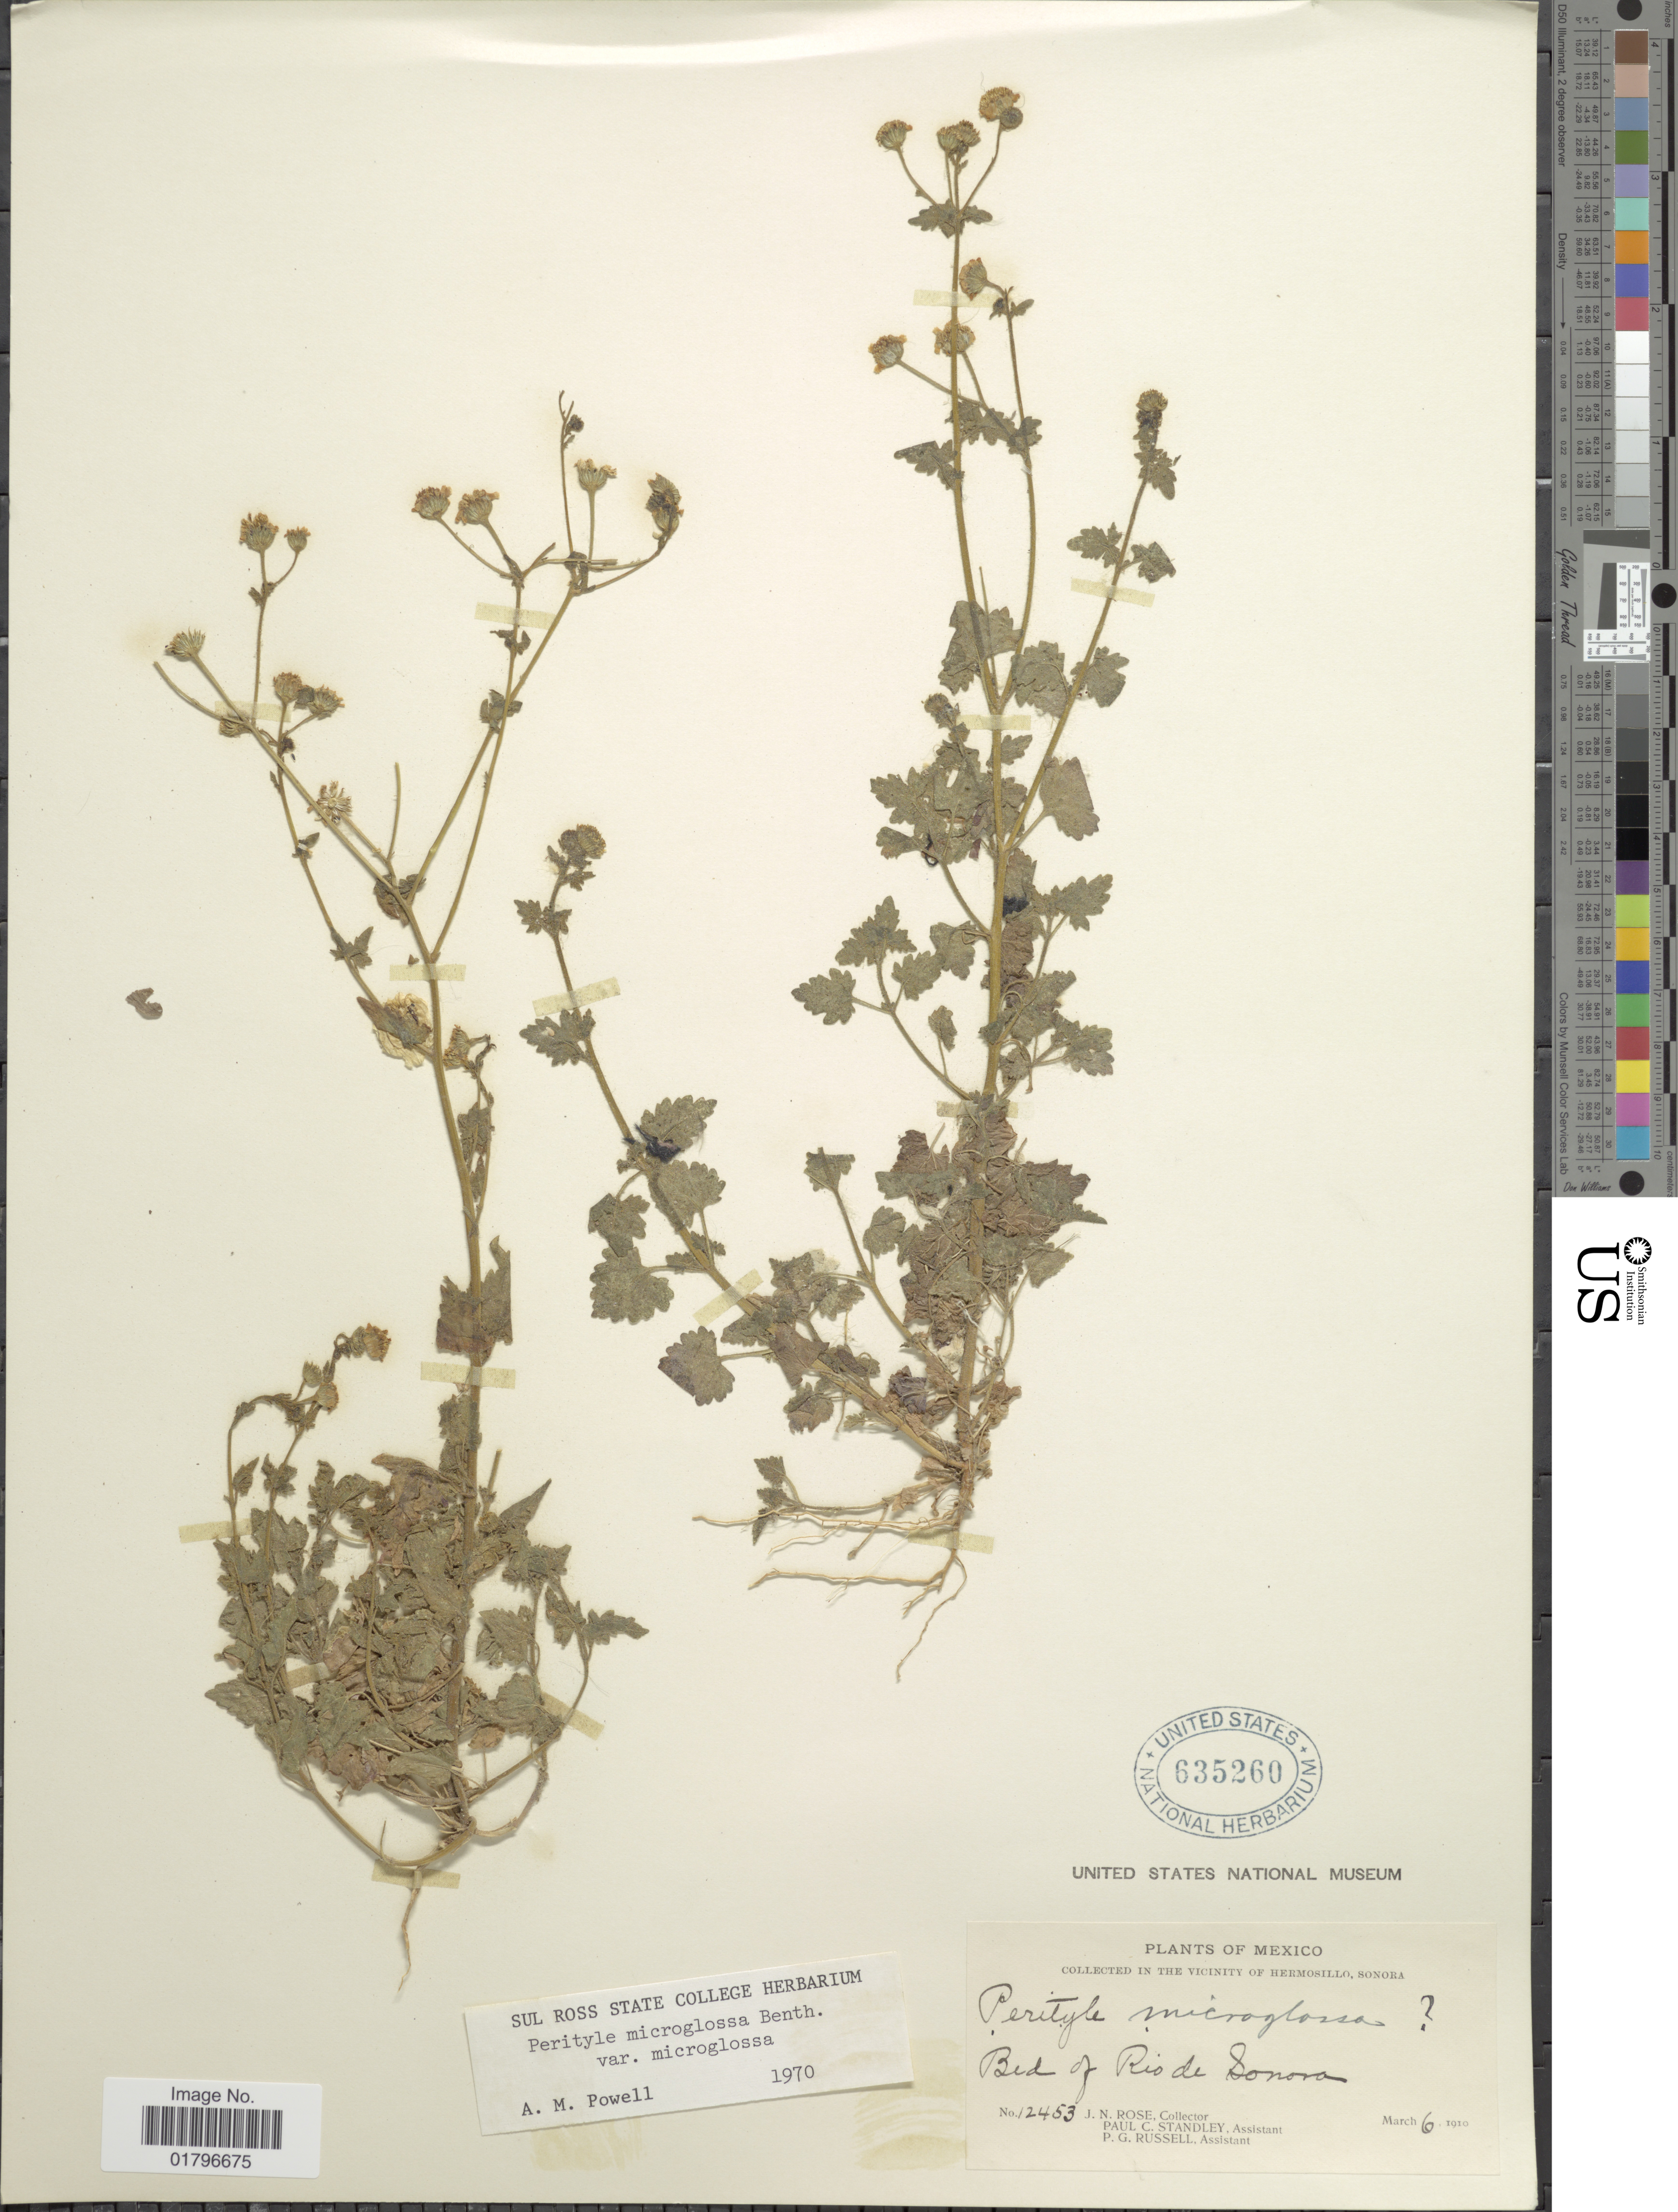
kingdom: Plantae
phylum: Tracheophyta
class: Magnoliopsida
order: Asterales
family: Asteraceae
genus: Perityle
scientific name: Perityle microglossa var. microglossa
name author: Benth.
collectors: J. N. Rose, P. C. Standley & P. G. Russell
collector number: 12453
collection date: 1910-03-06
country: Mexico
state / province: Sonora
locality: In the vicinity of Hermosillo, Sonora. Bed of Rio de Sonora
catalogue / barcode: US 635260